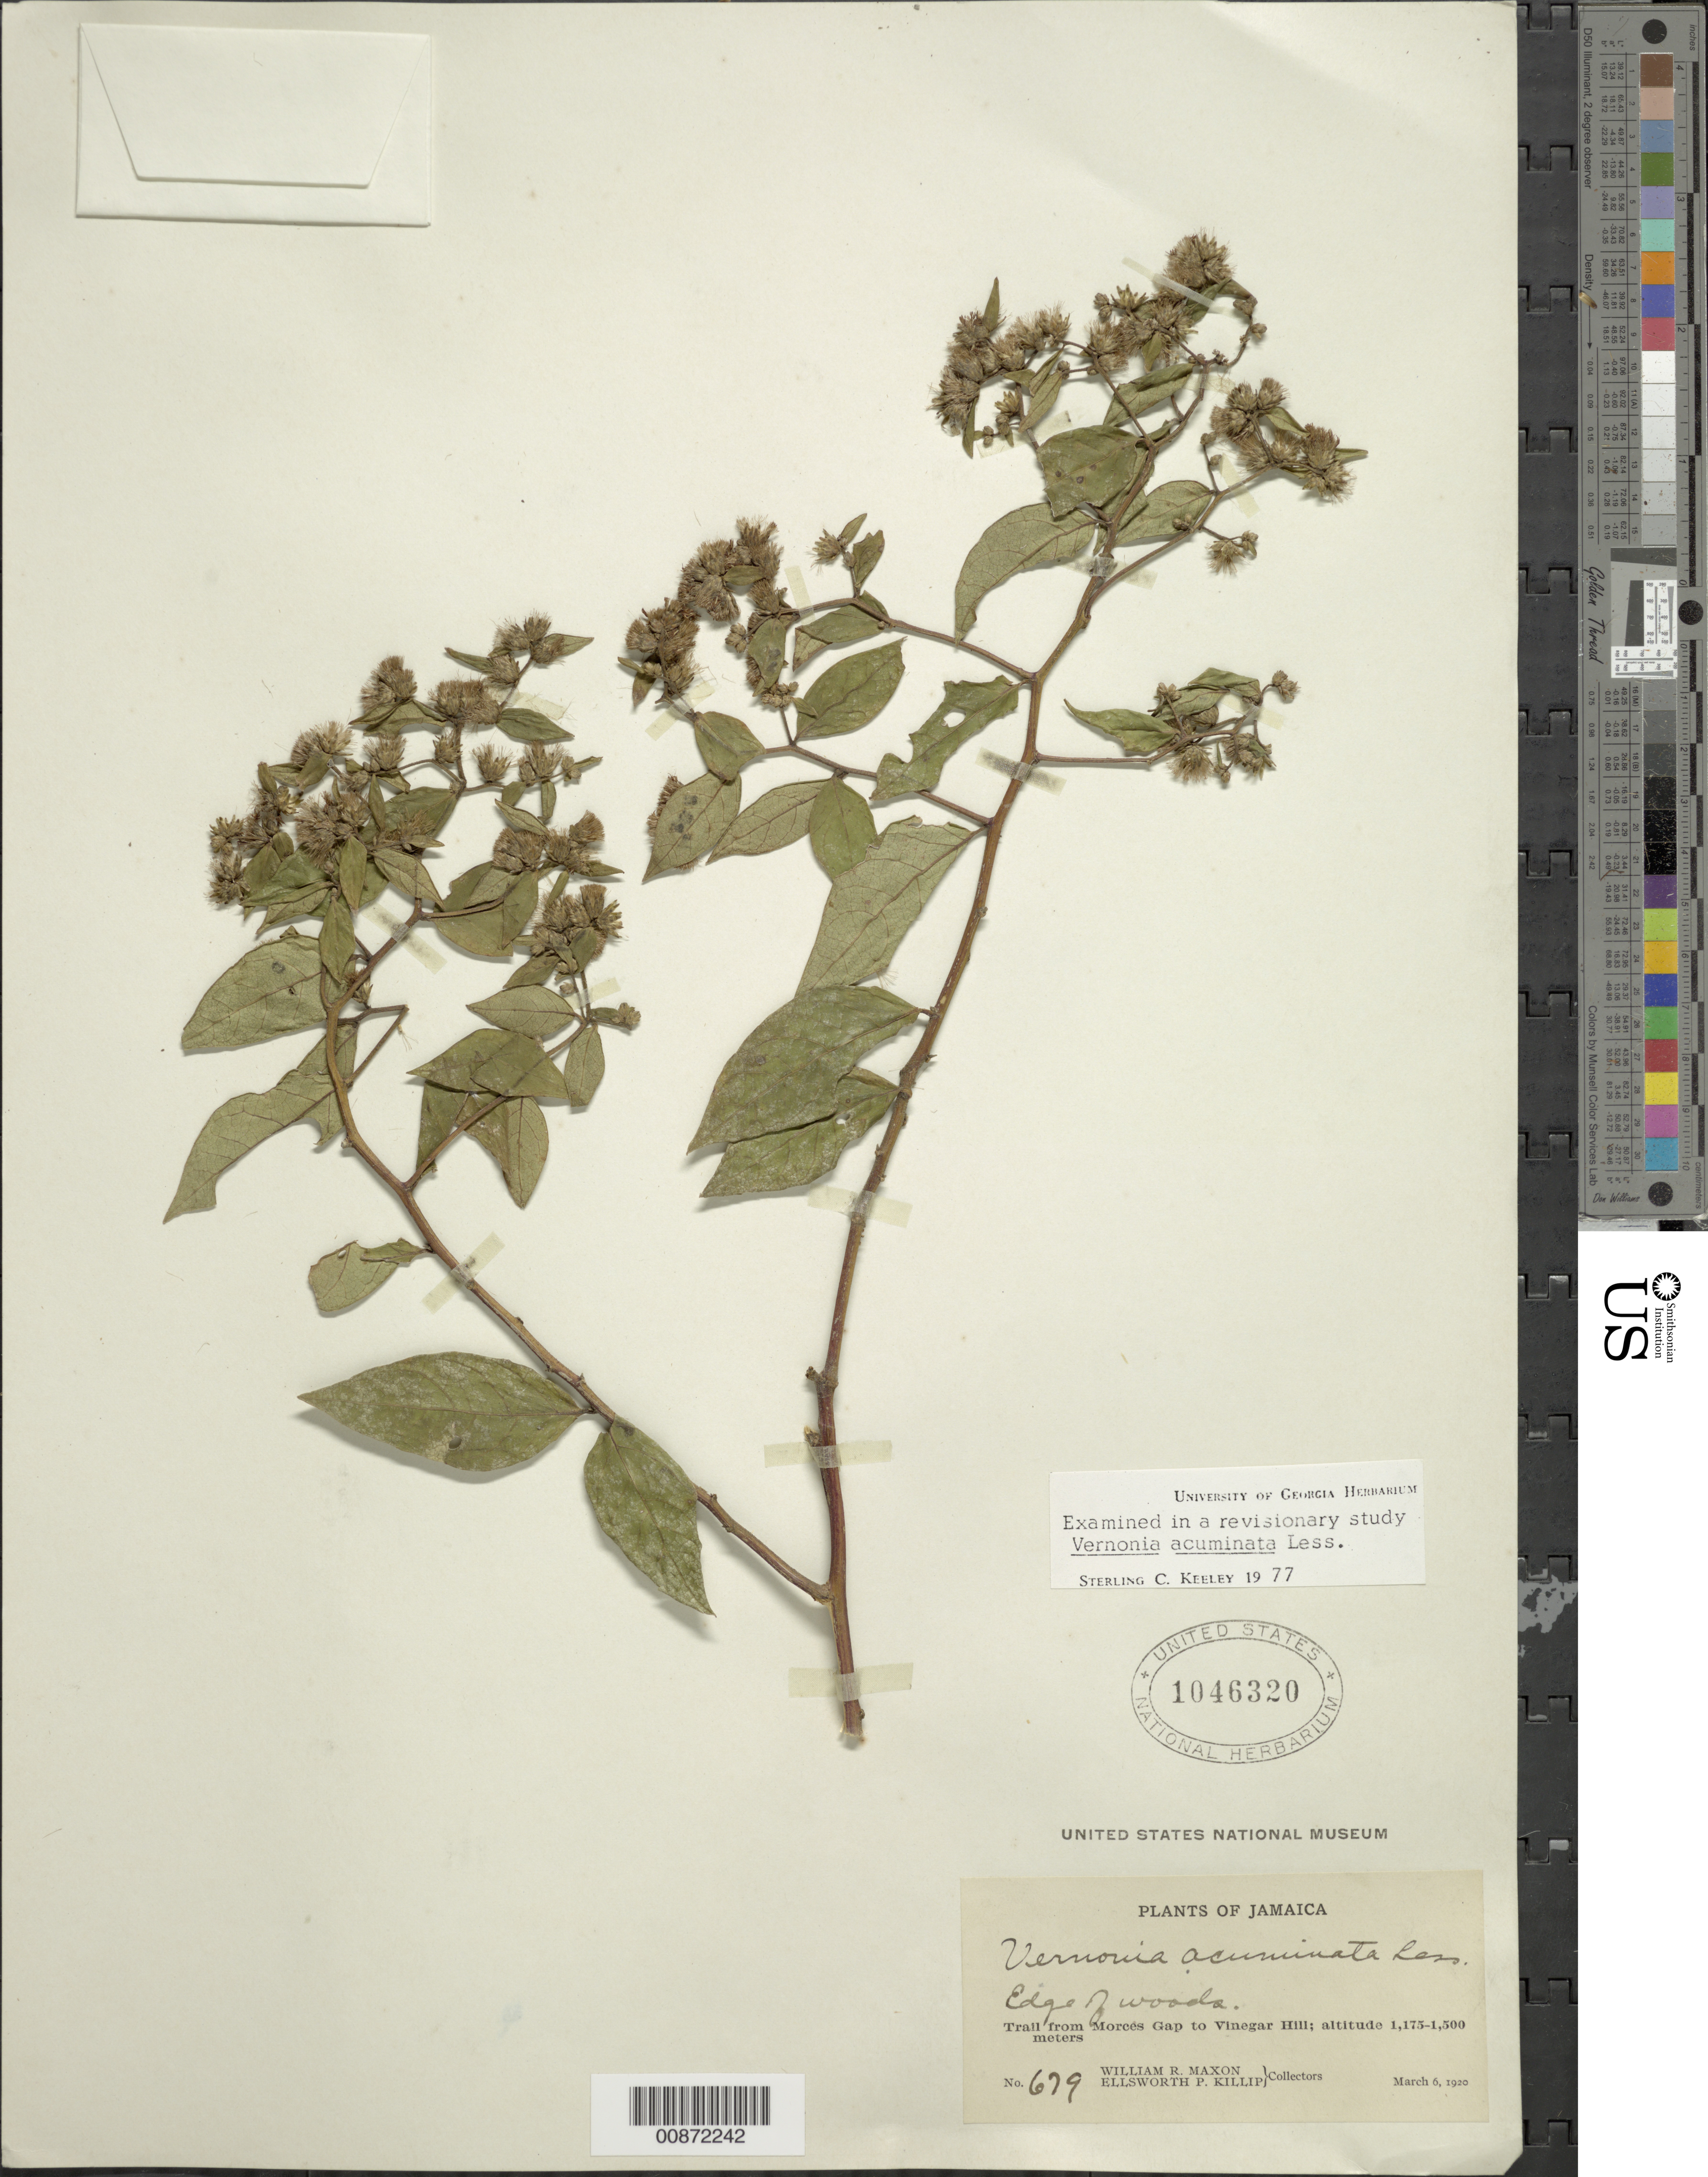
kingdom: Plantae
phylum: Tracheophyta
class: Magnoliopsida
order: Asterales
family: Asteraceae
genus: Lepidaploa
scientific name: Lepidaploa acuminata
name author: (Less.) H. Rob.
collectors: W. R. Maxon & E. P. Killip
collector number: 679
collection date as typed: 06 Mar 1920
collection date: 1920-03-06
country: Jamaica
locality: Trail from Morces Gap to Vinegar Hill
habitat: Edge of woods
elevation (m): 1175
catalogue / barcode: US 1046320